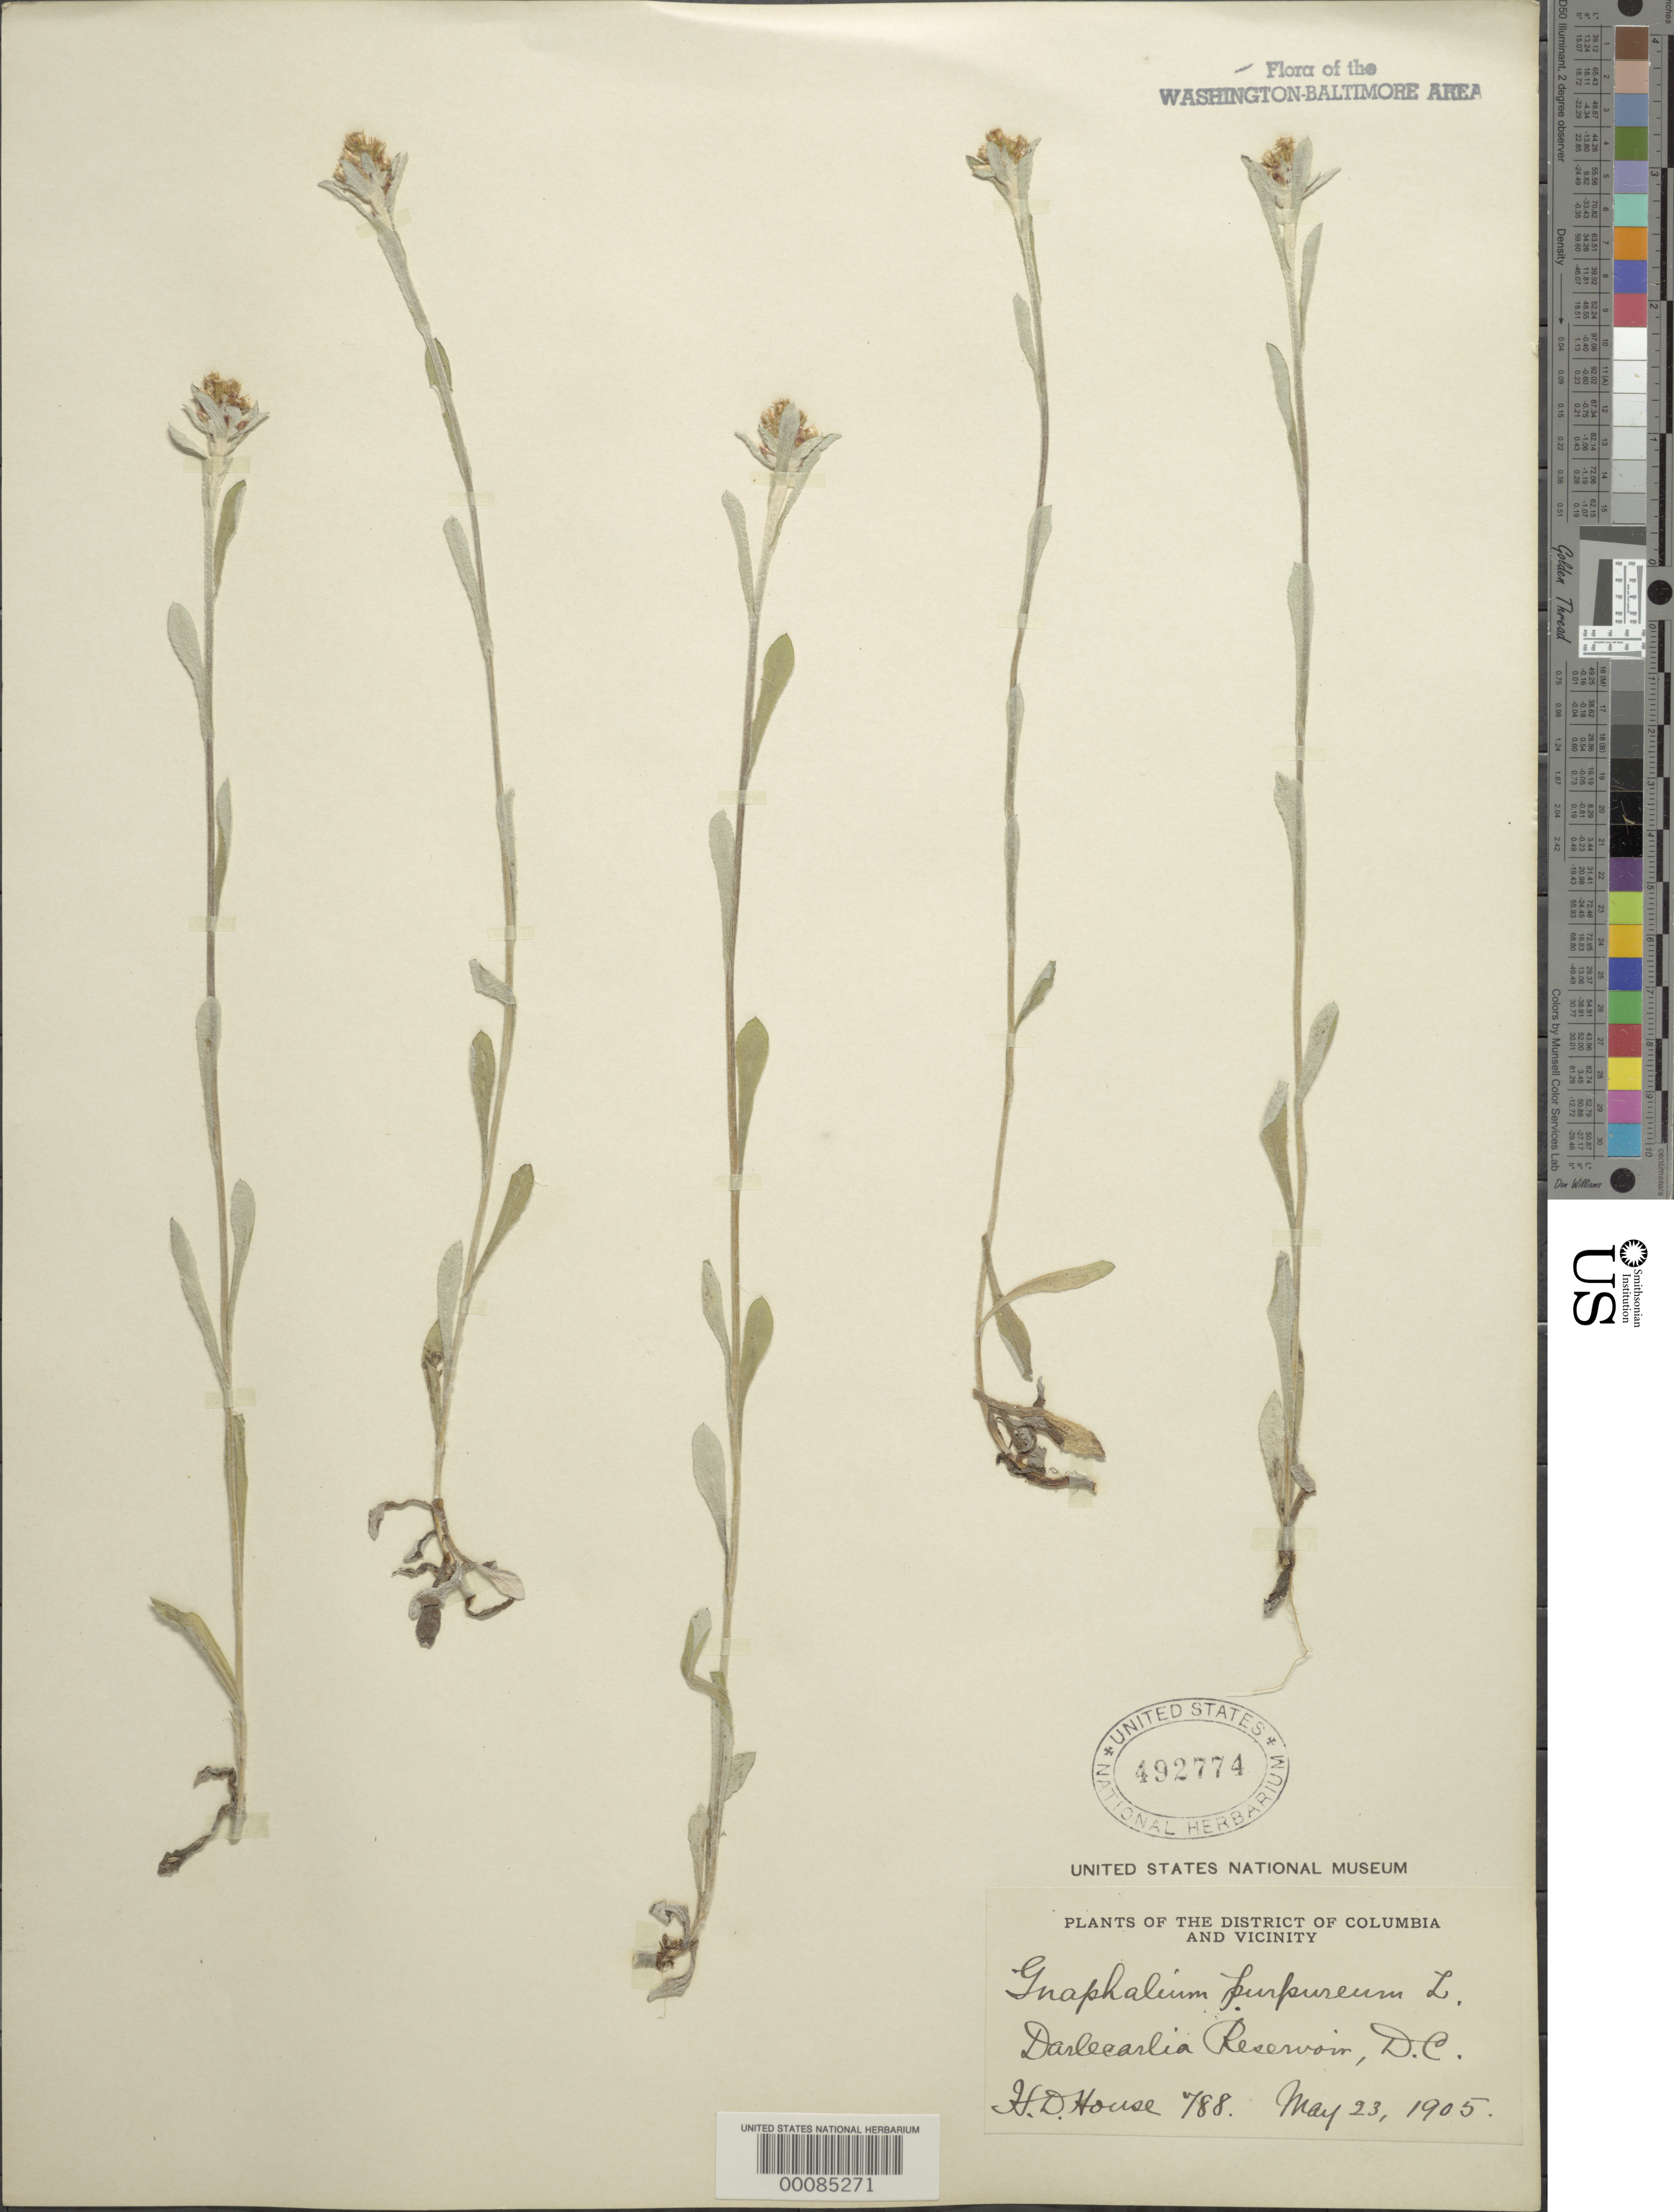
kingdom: Plantae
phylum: Tracheophyta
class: Magnoliopsida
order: Asterales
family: Asteraceae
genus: Gamochaeta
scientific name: Gamochaeta purpurea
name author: (L.) Cabrera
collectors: H. D. House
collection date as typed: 23 May 1905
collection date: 1905-05-23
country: United States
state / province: District of Columbia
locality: Dalecarlia Reservoir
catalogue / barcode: US 492774